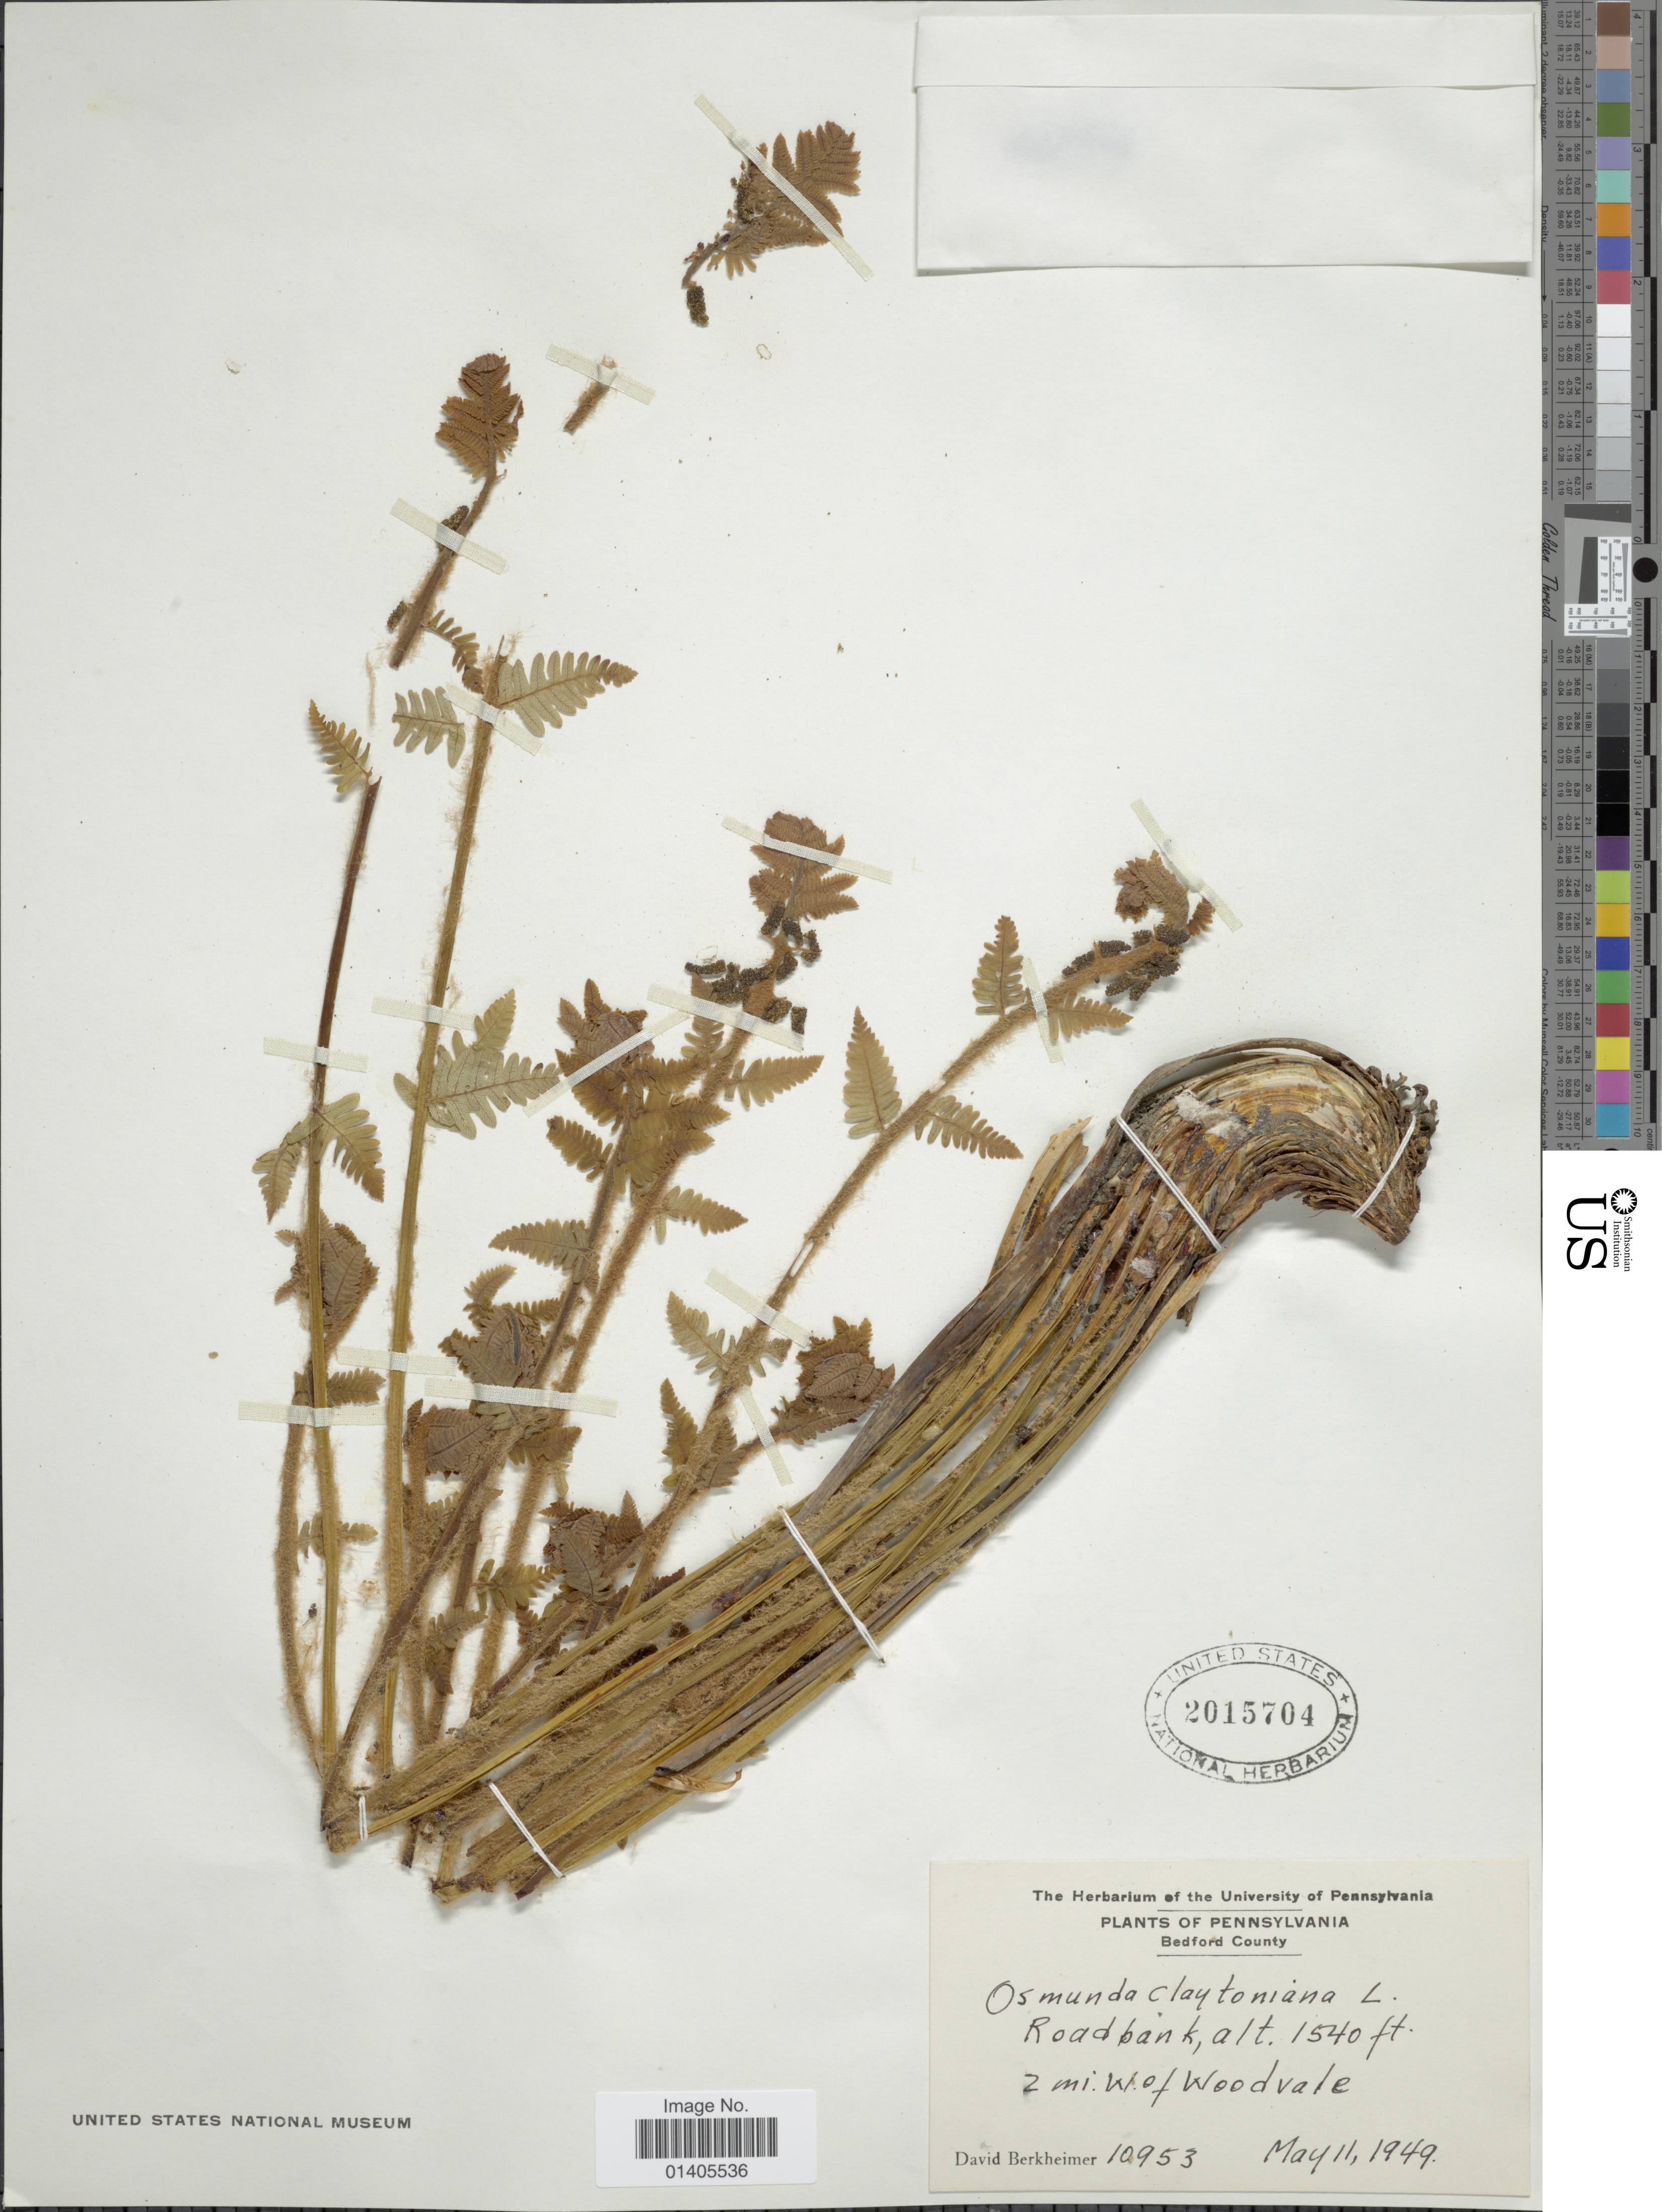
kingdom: Plantae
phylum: Tracheophyta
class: Polypodiopsida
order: Osmundales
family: Osmundaceae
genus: Osmunda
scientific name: Osmunda claytoniana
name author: (L.) Tagawa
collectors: D. Berkheimer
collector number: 10953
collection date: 1949-05-11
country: United States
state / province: Pennsylvania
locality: Bedford County, Road bank, 2 mi W of Woodvale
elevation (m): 469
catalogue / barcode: US 2015704